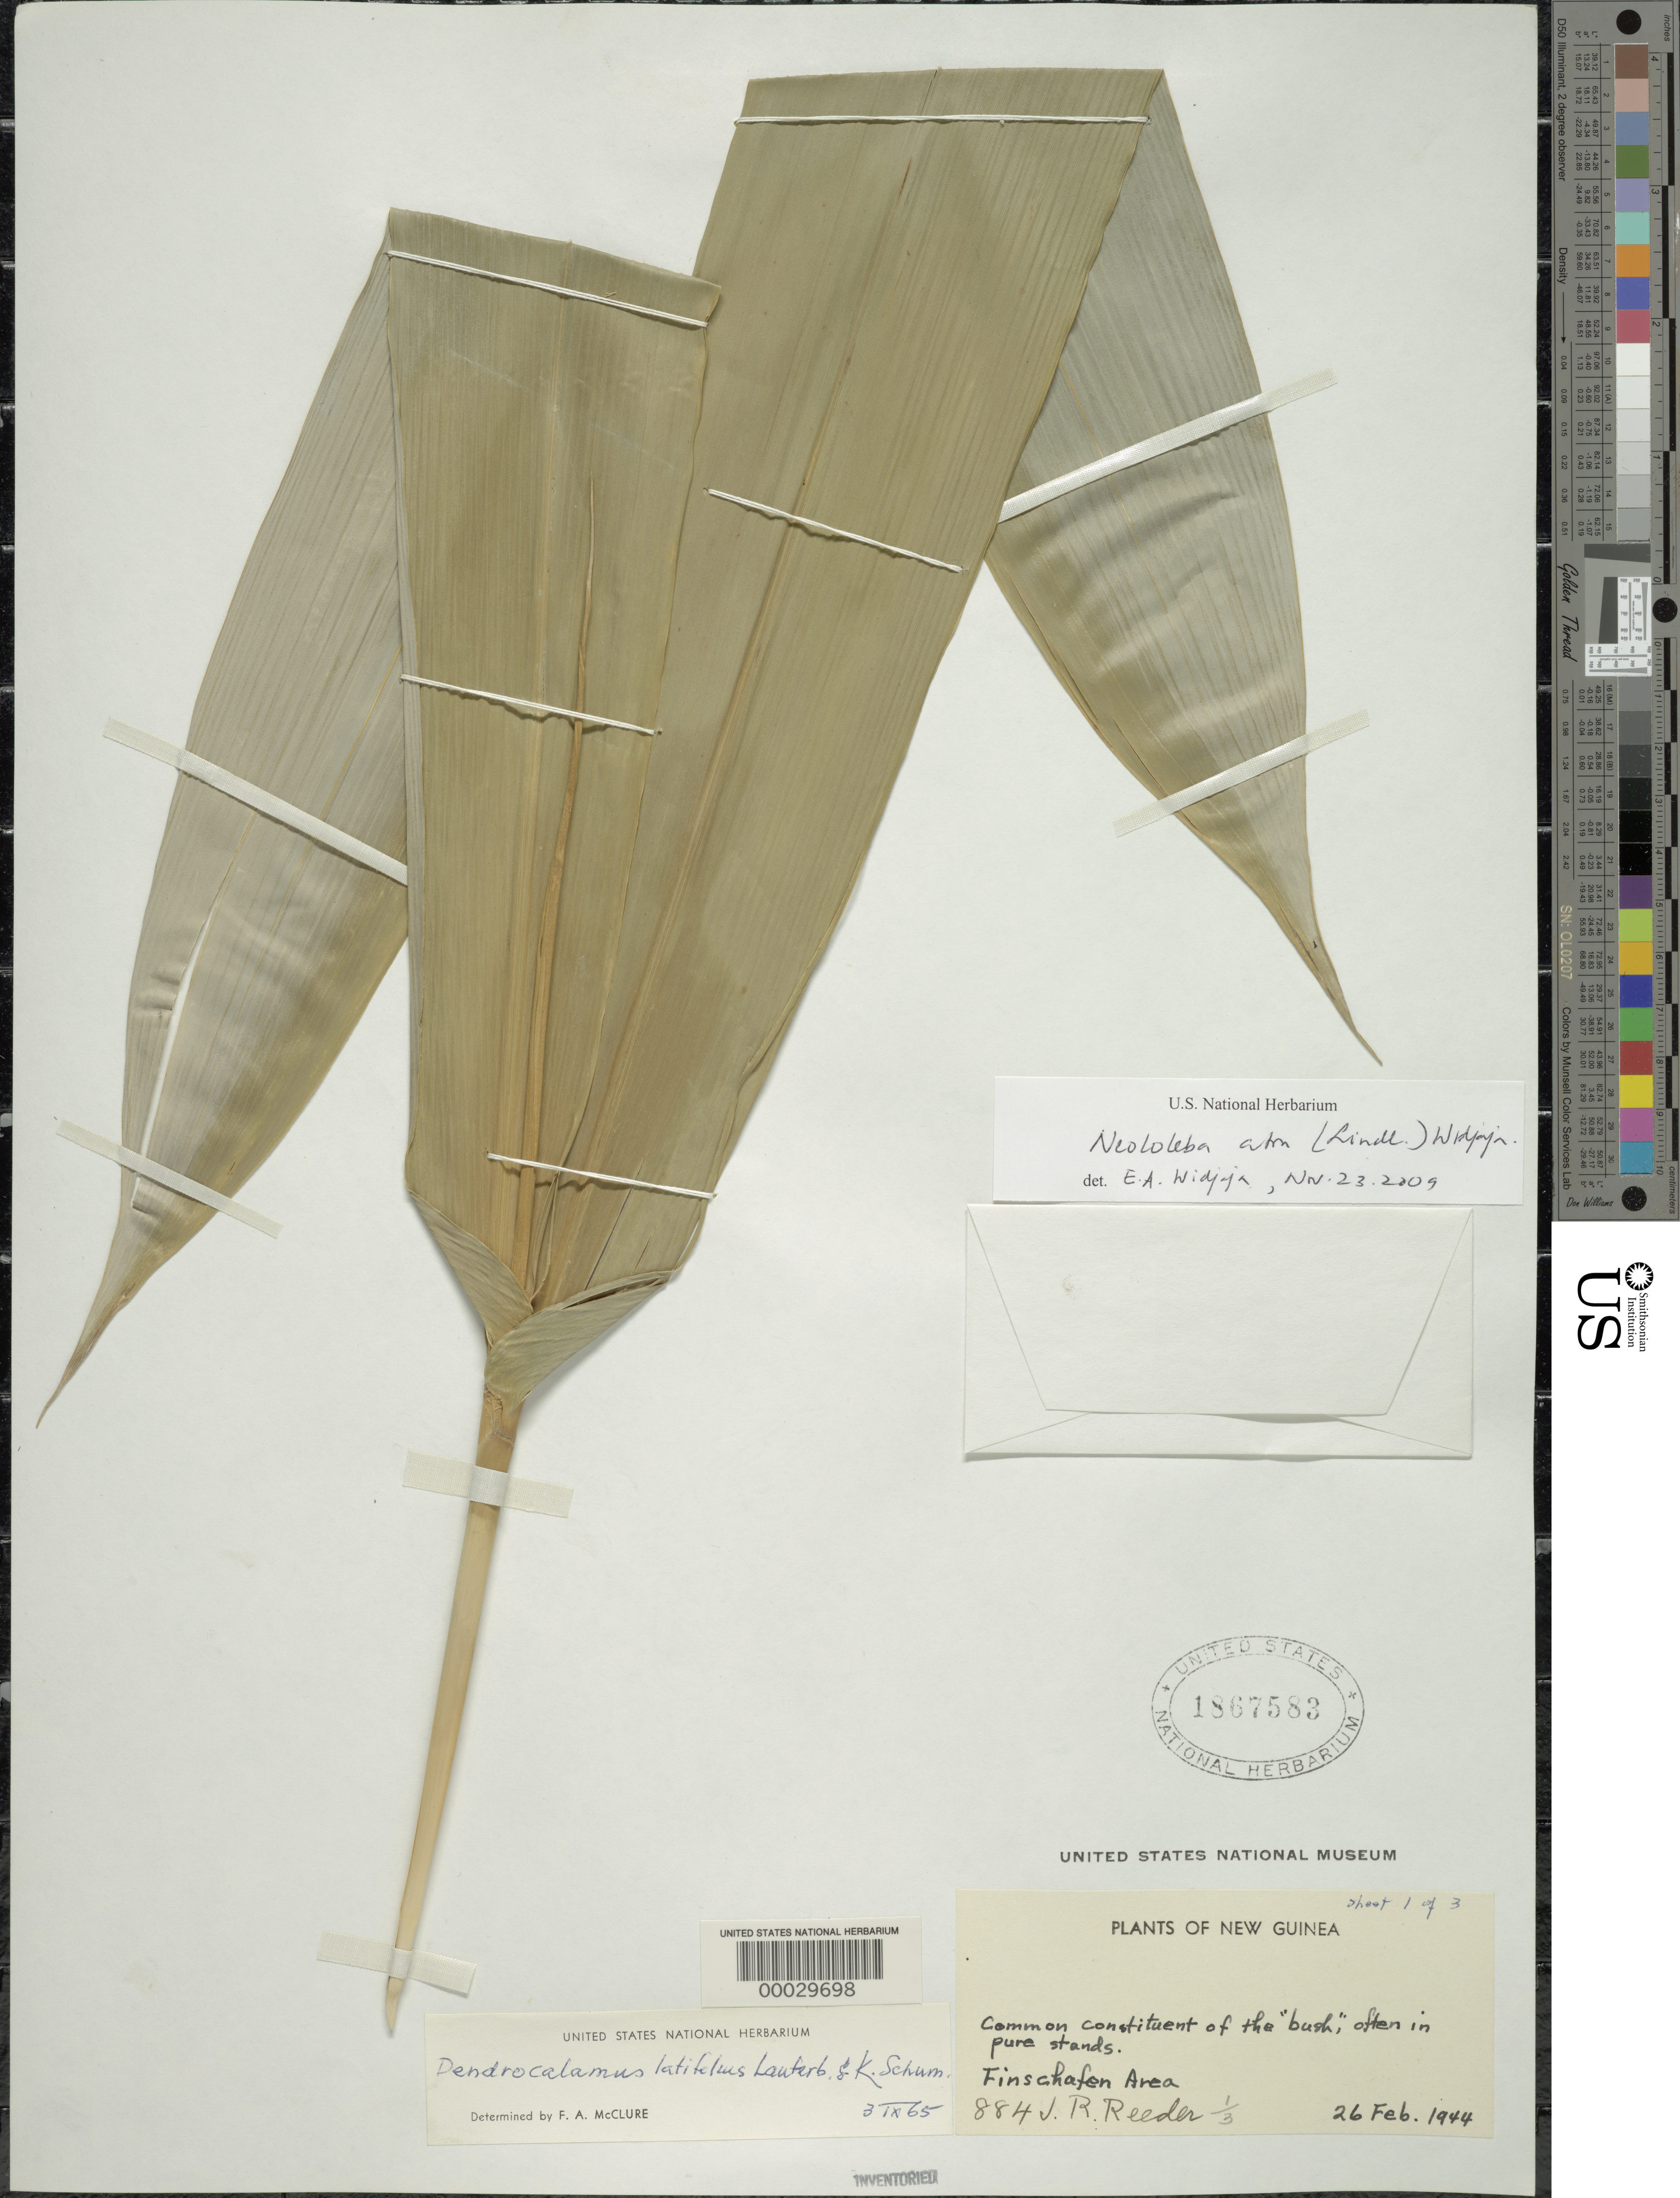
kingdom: Plantae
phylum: Tracheophyta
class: Liliopsida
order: Poales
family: Poaceae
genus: Neololeba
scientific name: Neololeba atra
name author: (Lindl.) Widjaja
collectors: J. R. Reeder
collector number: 884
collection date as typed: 26 Feb 1944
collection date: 1944-02-26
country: Papua New Guinea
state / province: Morobe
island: New Guinea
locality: Finschafen Area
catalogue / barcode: US 1867583